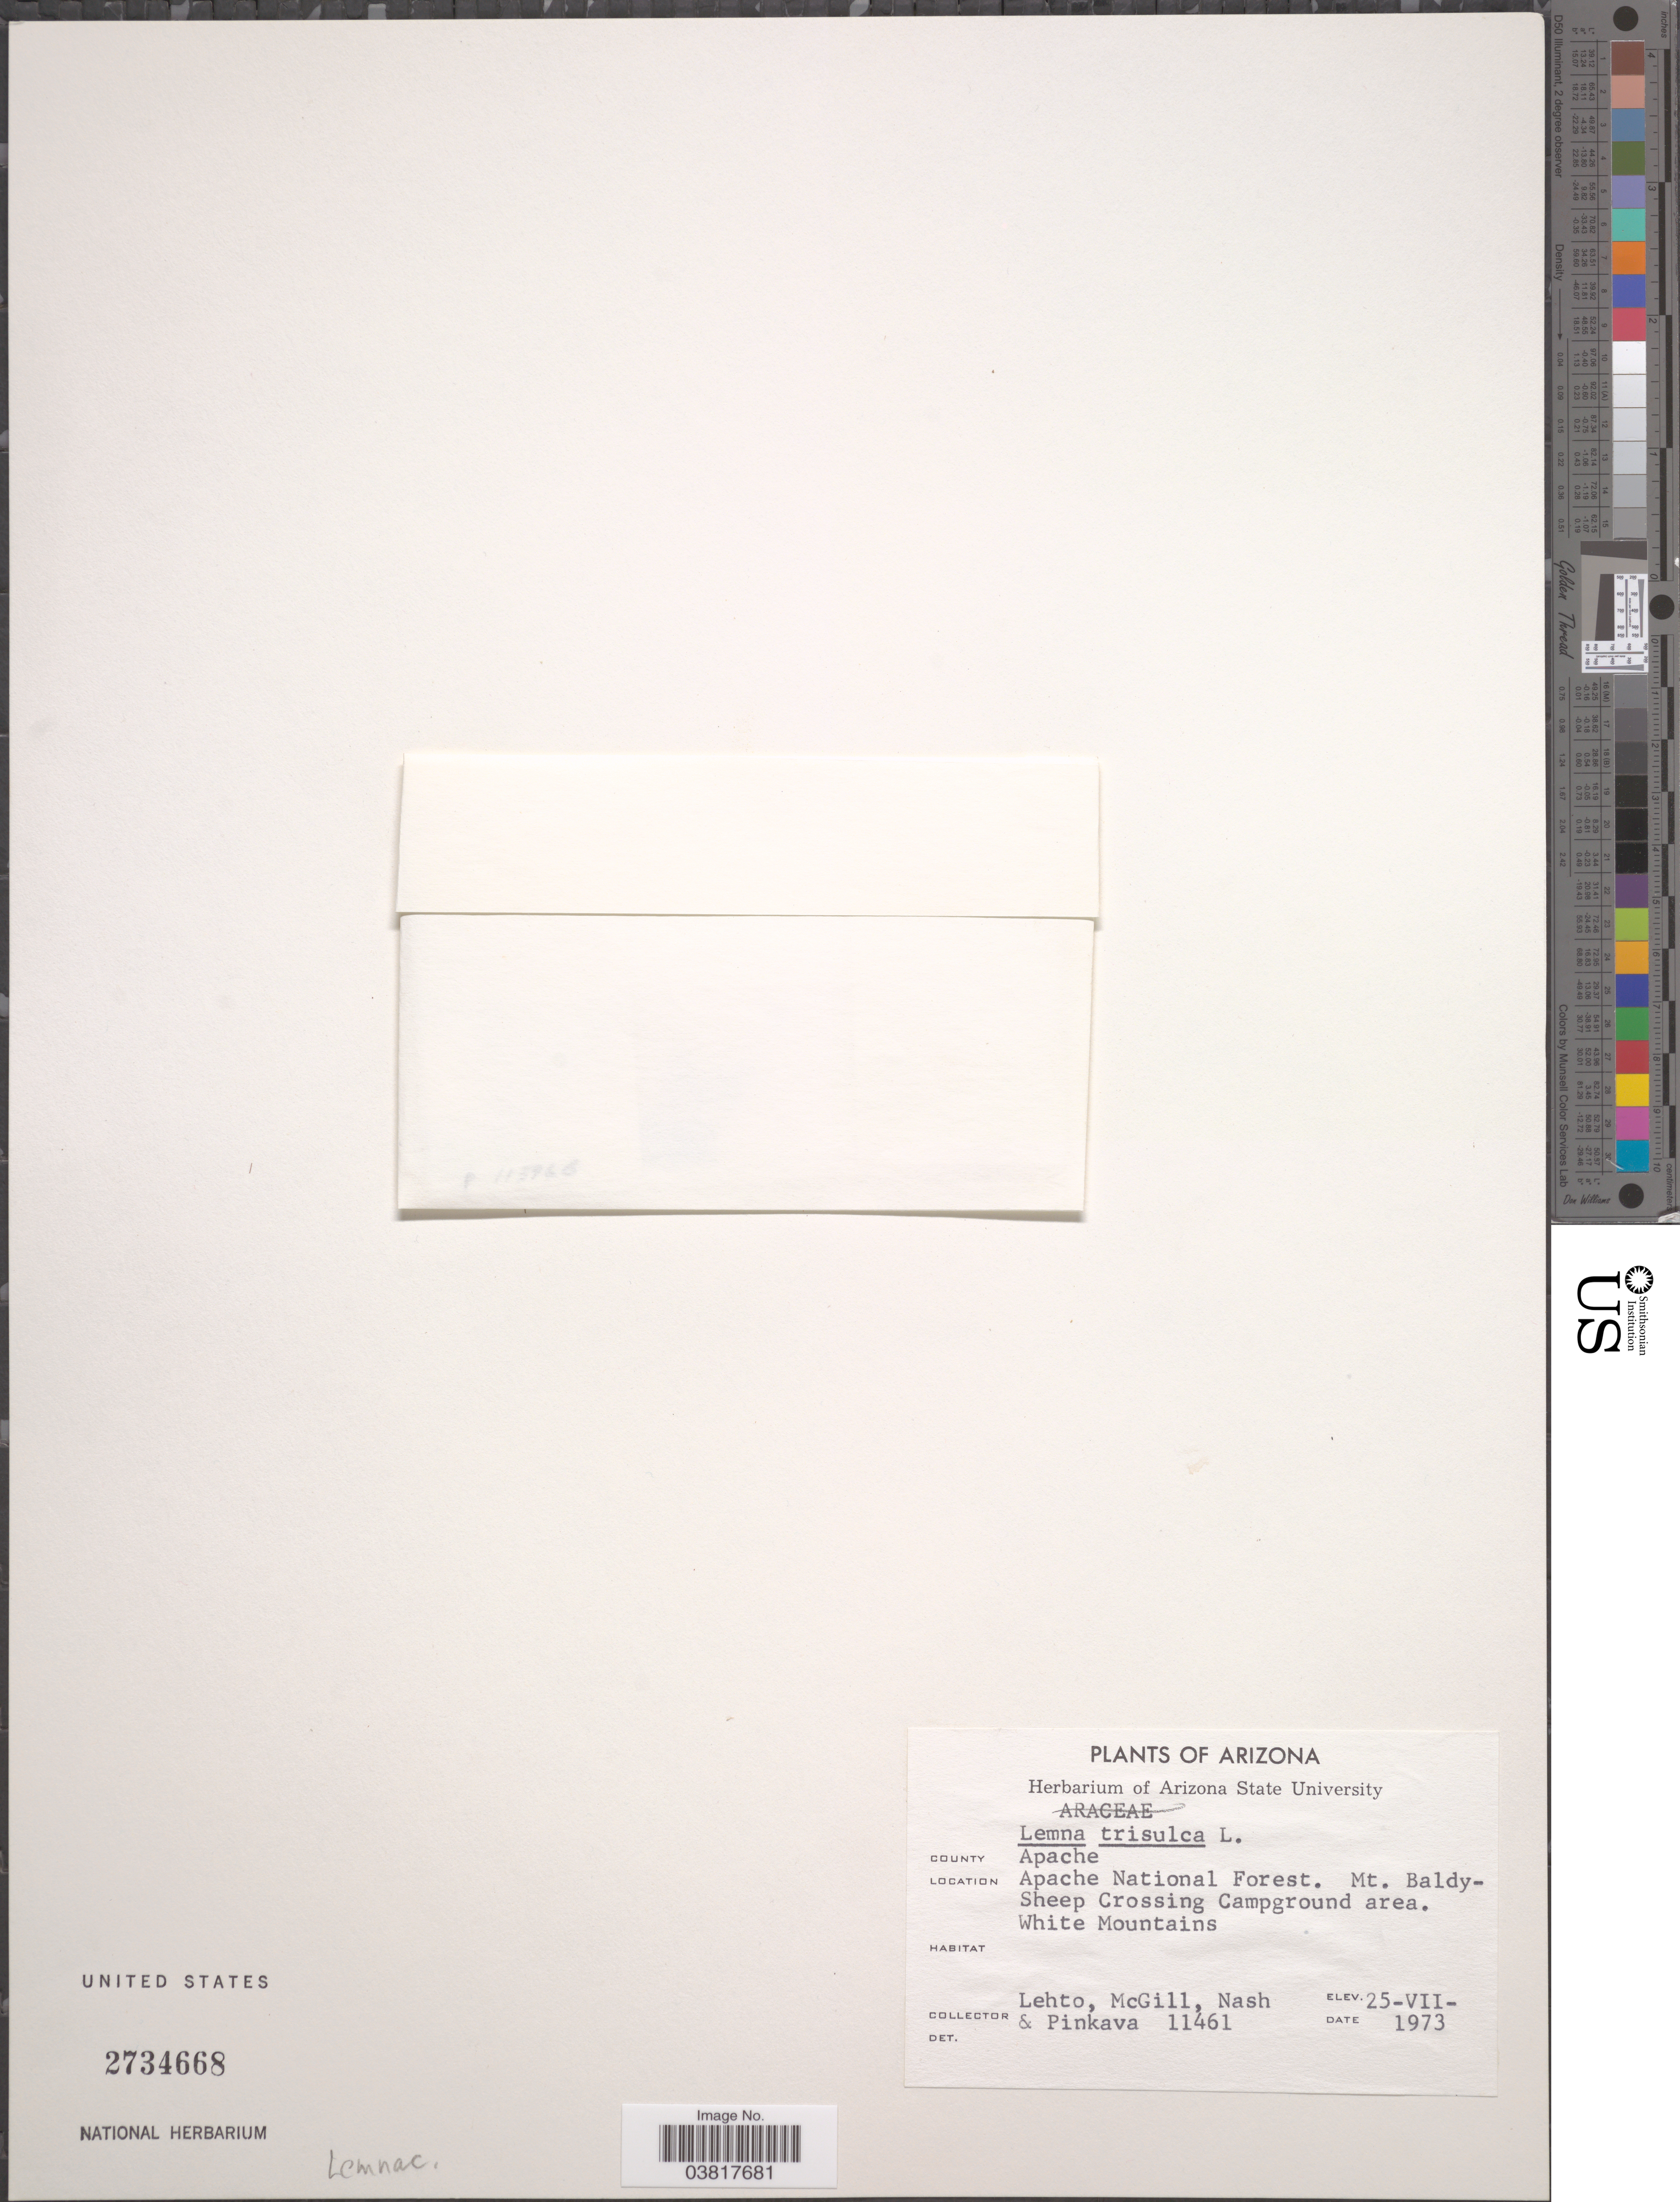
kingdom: Plantae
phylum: Tracheophyta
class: Liliopsida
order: Alismatales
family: Araceae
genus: Lemna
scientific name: Lemna trisulca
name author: L.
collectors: -. Lehto, -. McGill, -- Nash & -. Pinkava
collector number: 11461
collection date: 1973-07-25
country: United States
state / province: Arizona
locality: County Apache. Apache National Forest. Mt. Baldy-Sheep Crossing Campground area. White Mountains.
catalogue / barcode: US 2734668